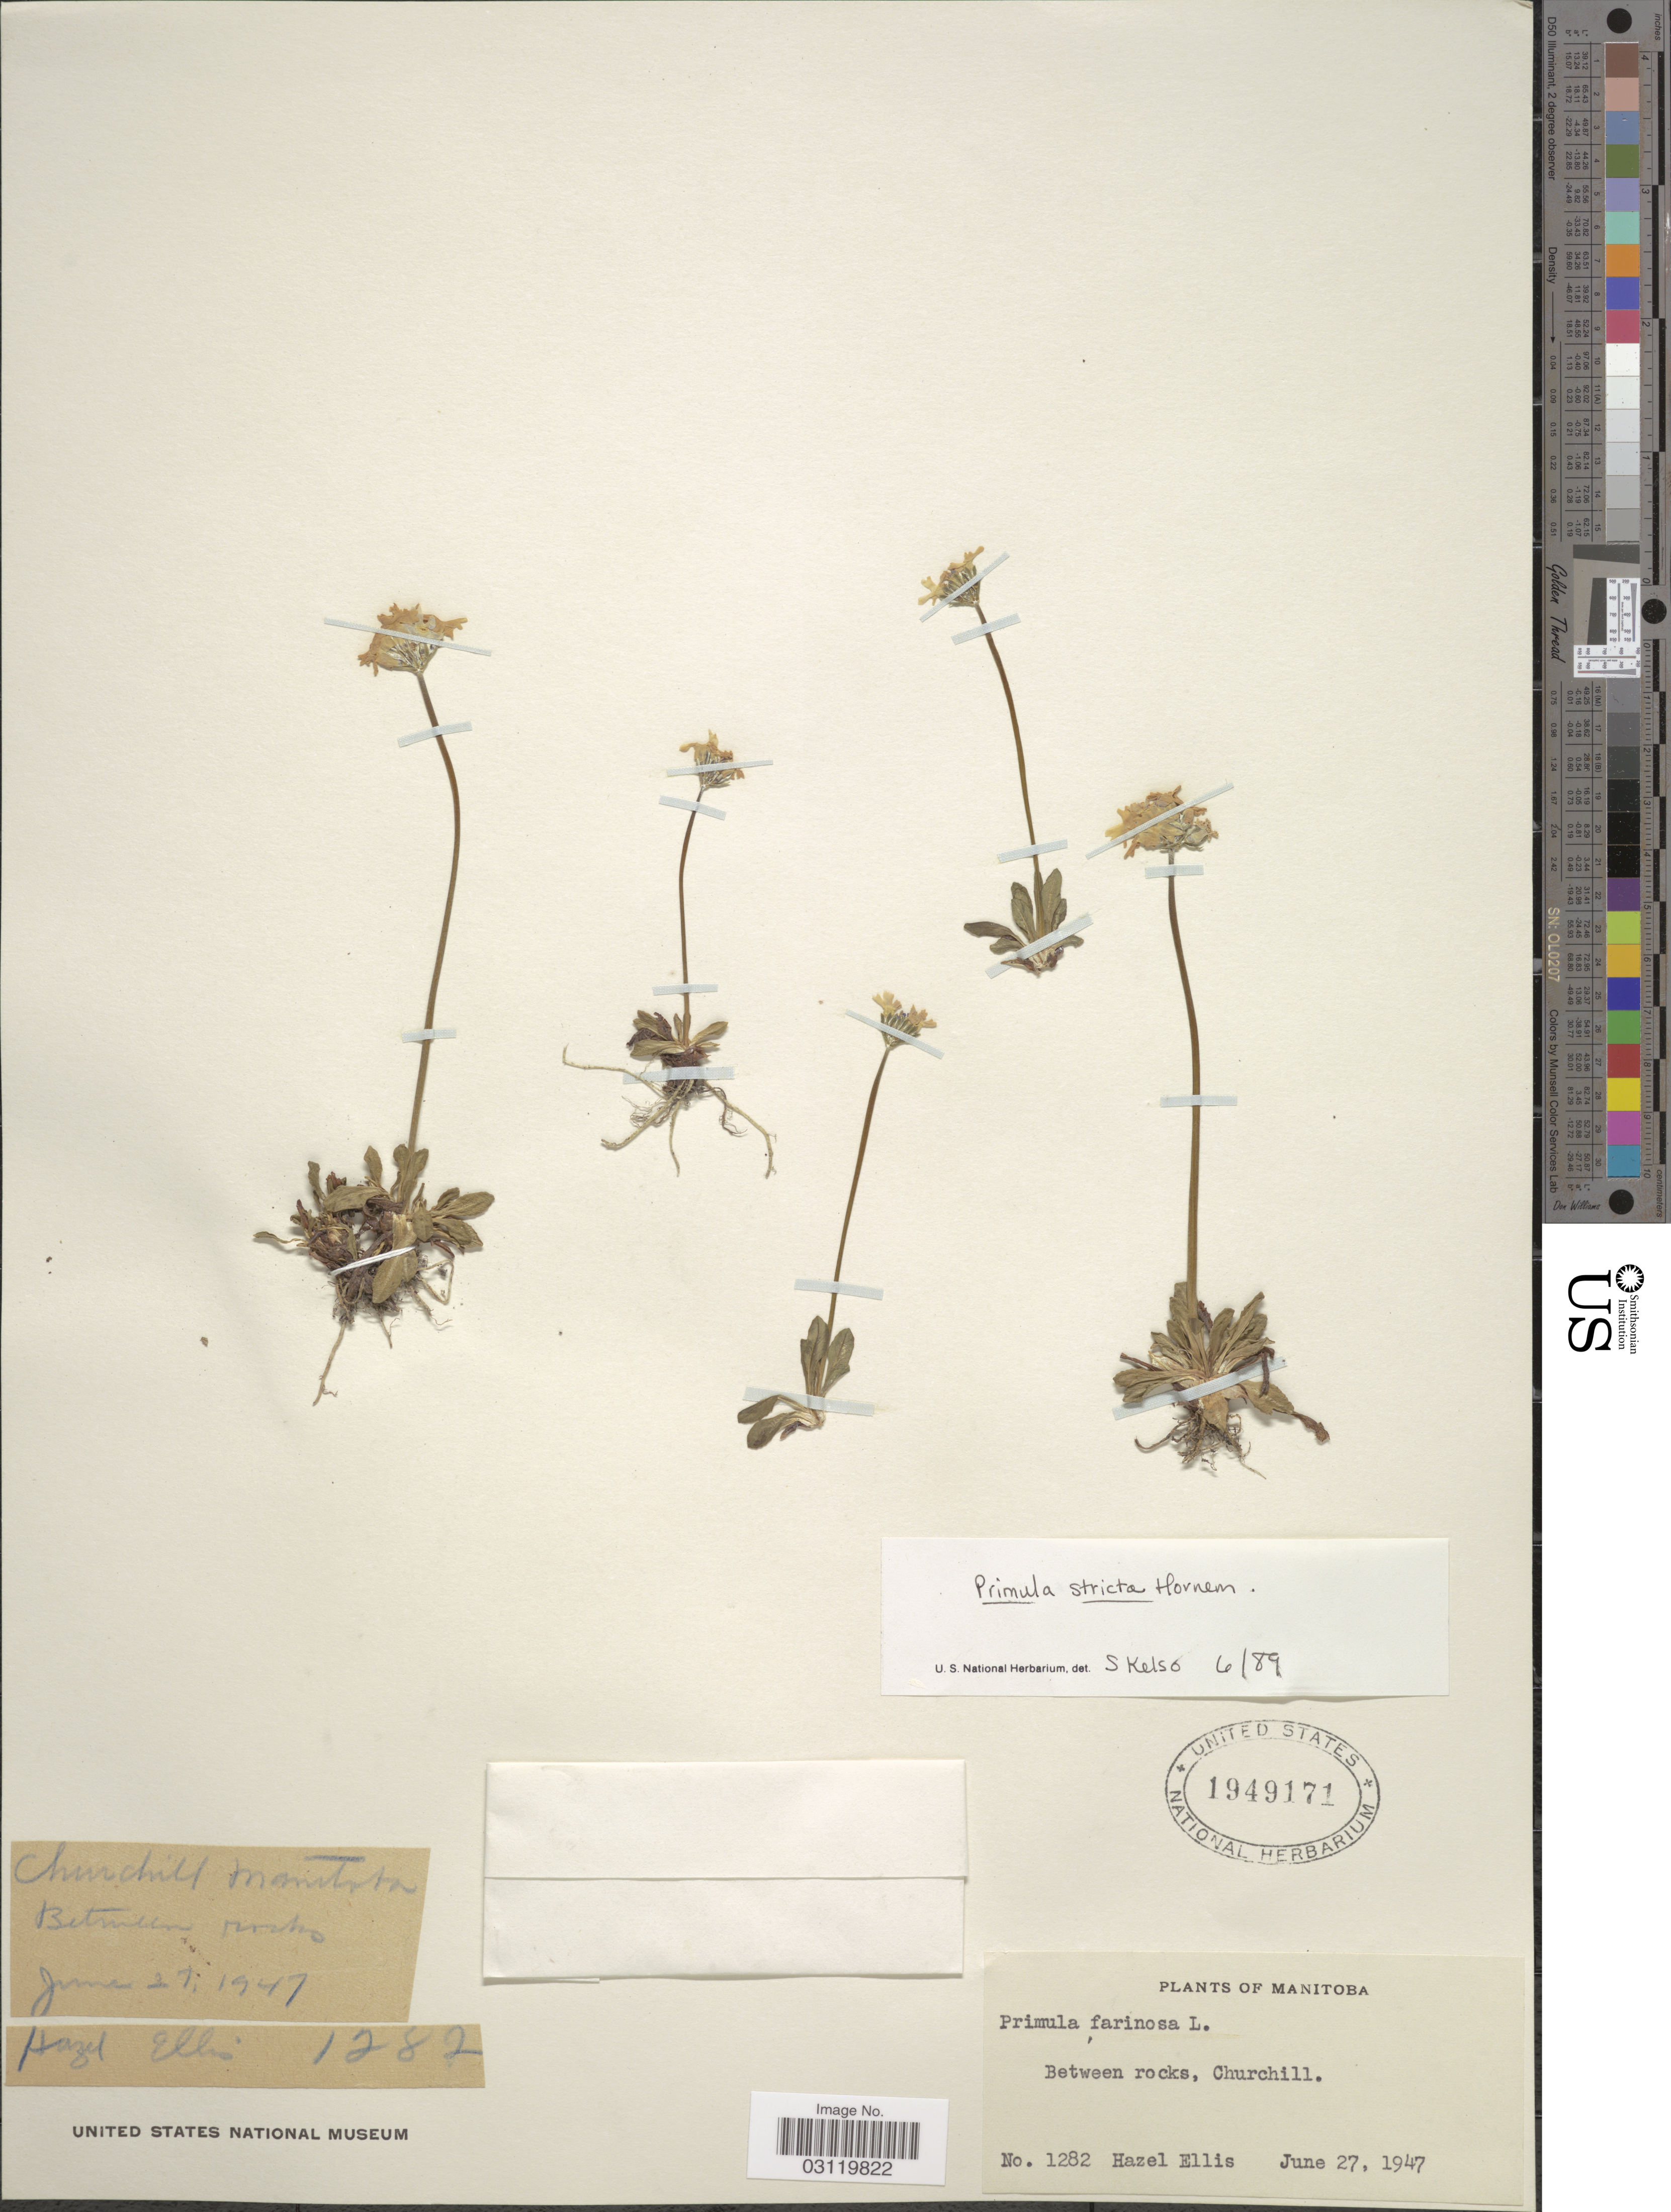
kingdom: Plantae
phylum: Tracheophyta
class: Magnoliopsida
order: Ericales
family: Primulaceae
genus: Primula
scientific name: Primula stricta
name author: Hornem.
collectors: H. Ellis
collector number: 1282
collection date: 1947-06-27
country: Canada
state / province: Manitoba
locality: Between rocks, Churchill.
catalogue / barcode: US 1949171